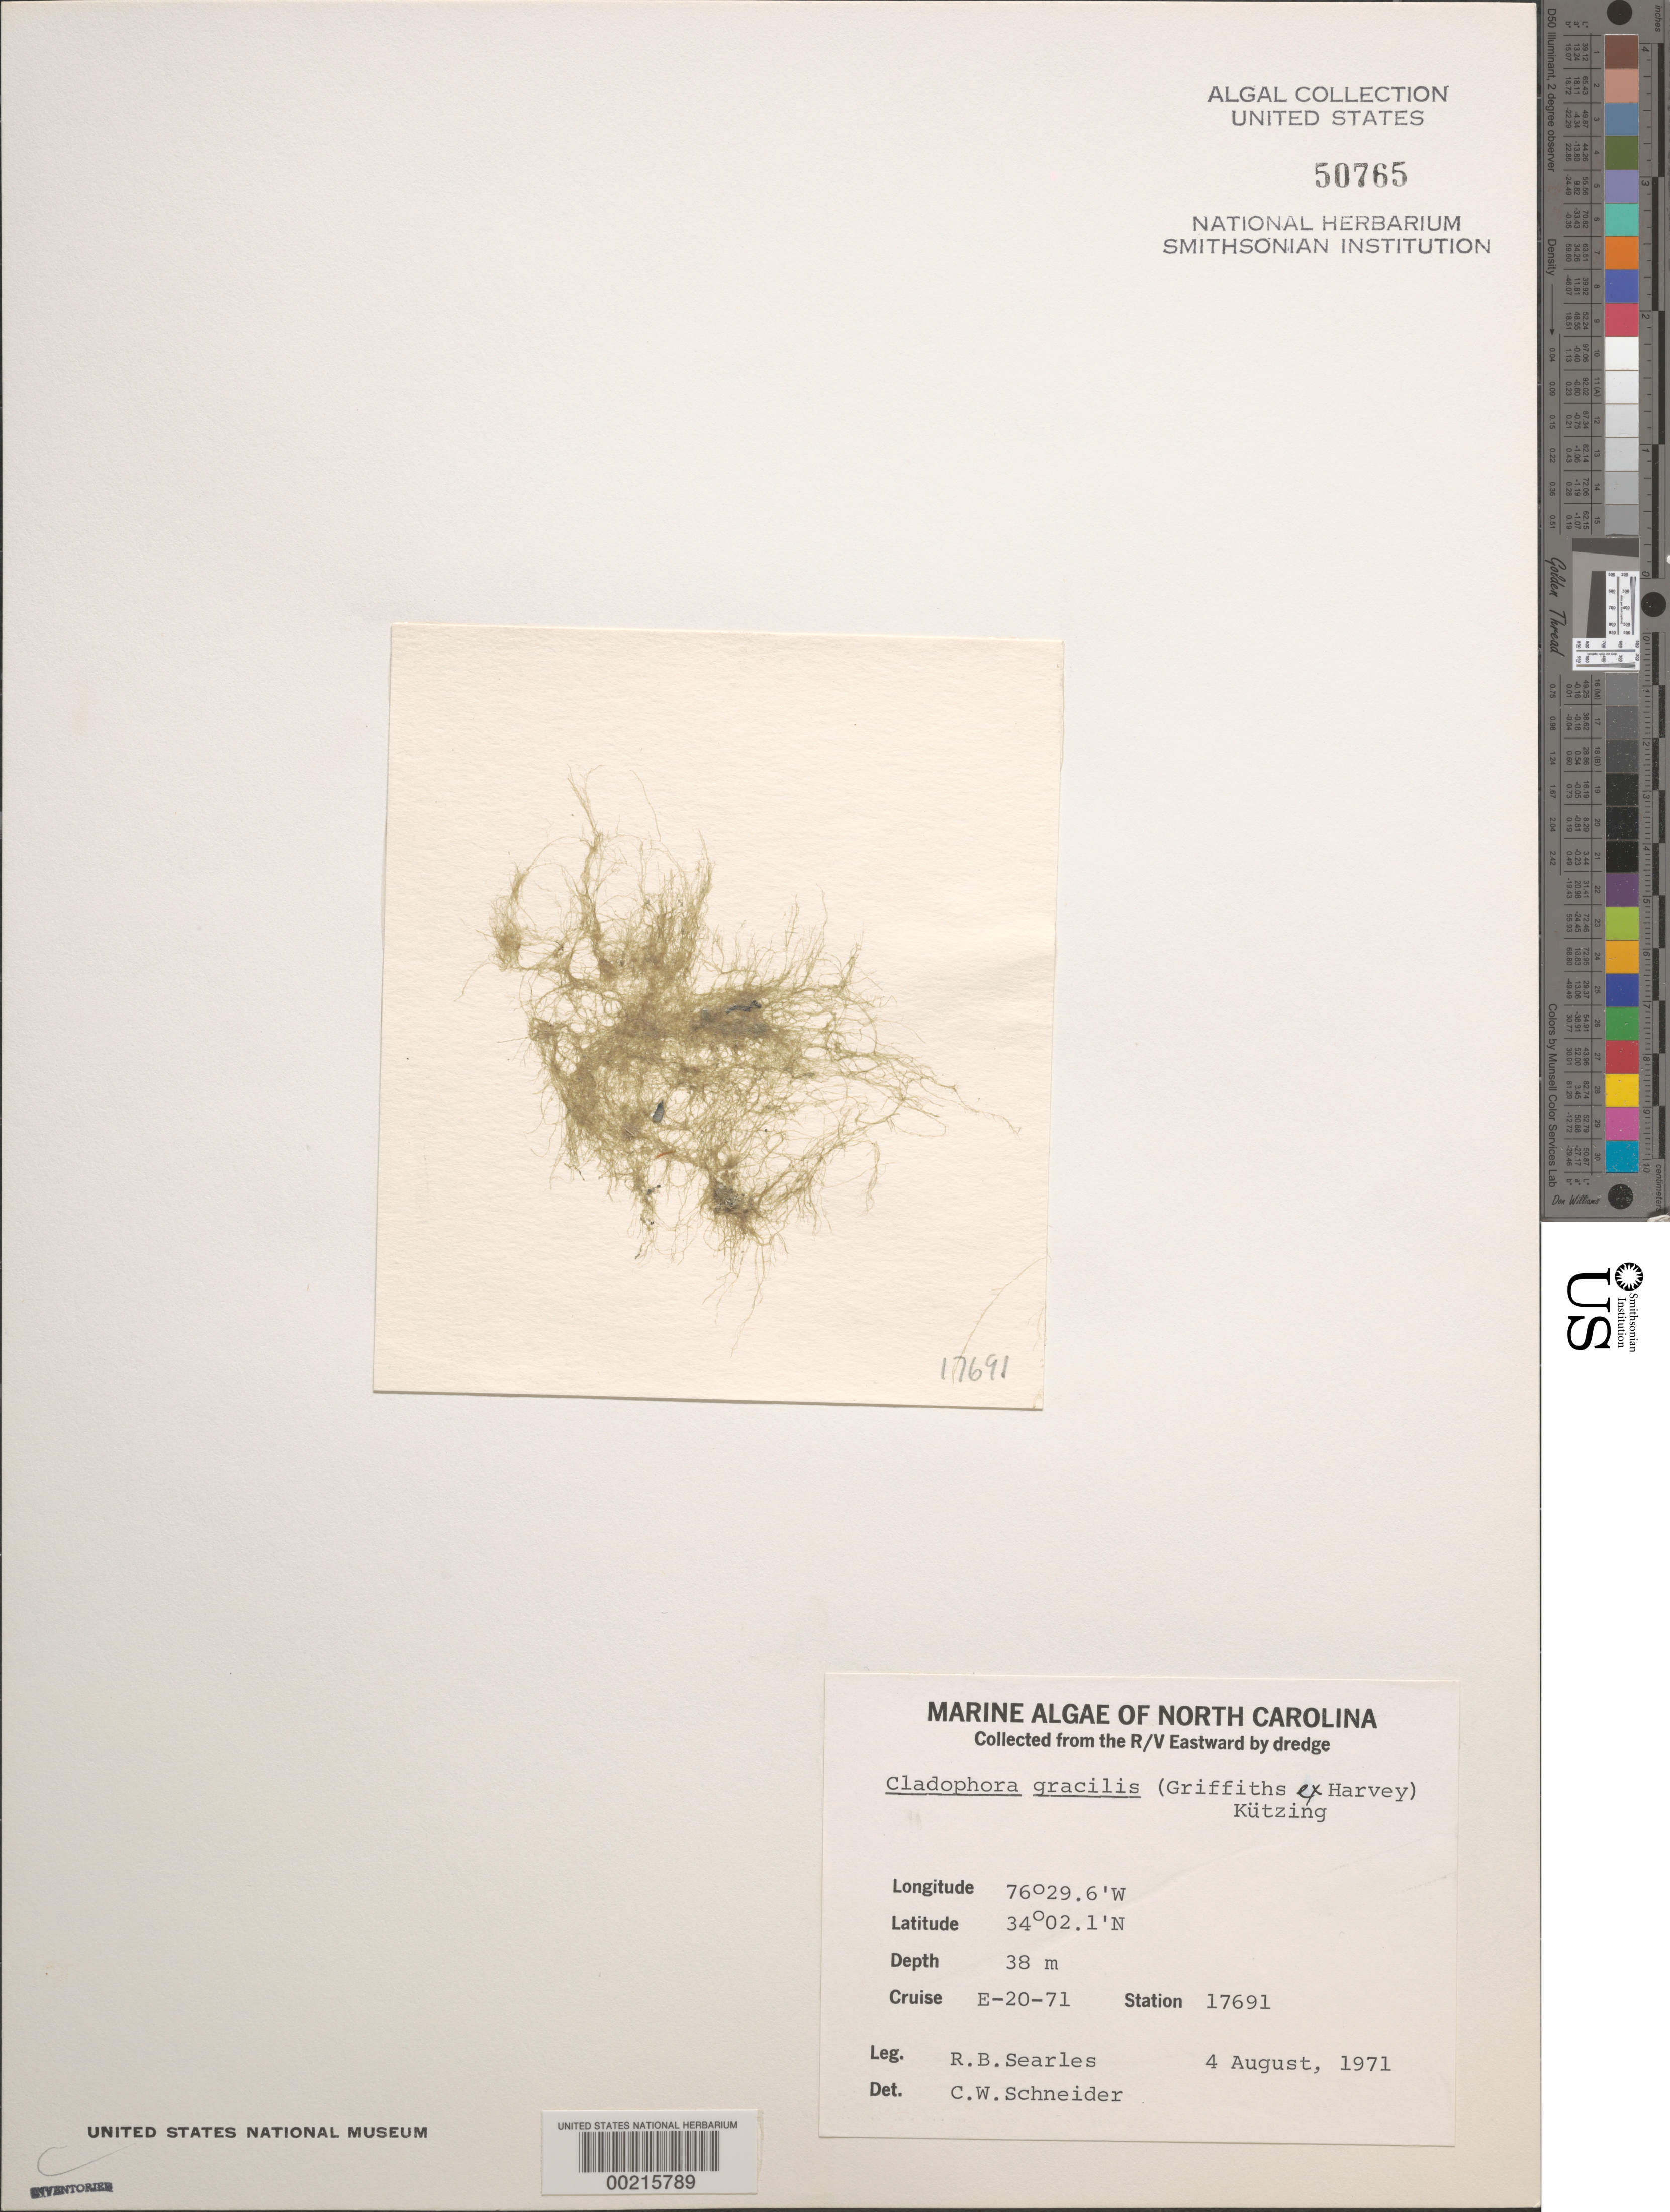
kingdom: Plantae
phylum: Chlorophyta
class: Ulvophyceae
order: Cladophorales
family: Cladophoraceae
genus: Cladophora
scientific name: Cladophora gracilis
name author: (Griff.) Kütz.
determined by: Schneider, C. W.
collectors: R. Searles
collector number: Station 17691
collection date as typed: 04 Aug 1971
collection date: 1971-08-04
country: United States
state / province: North Carolina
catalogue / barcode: US 50765